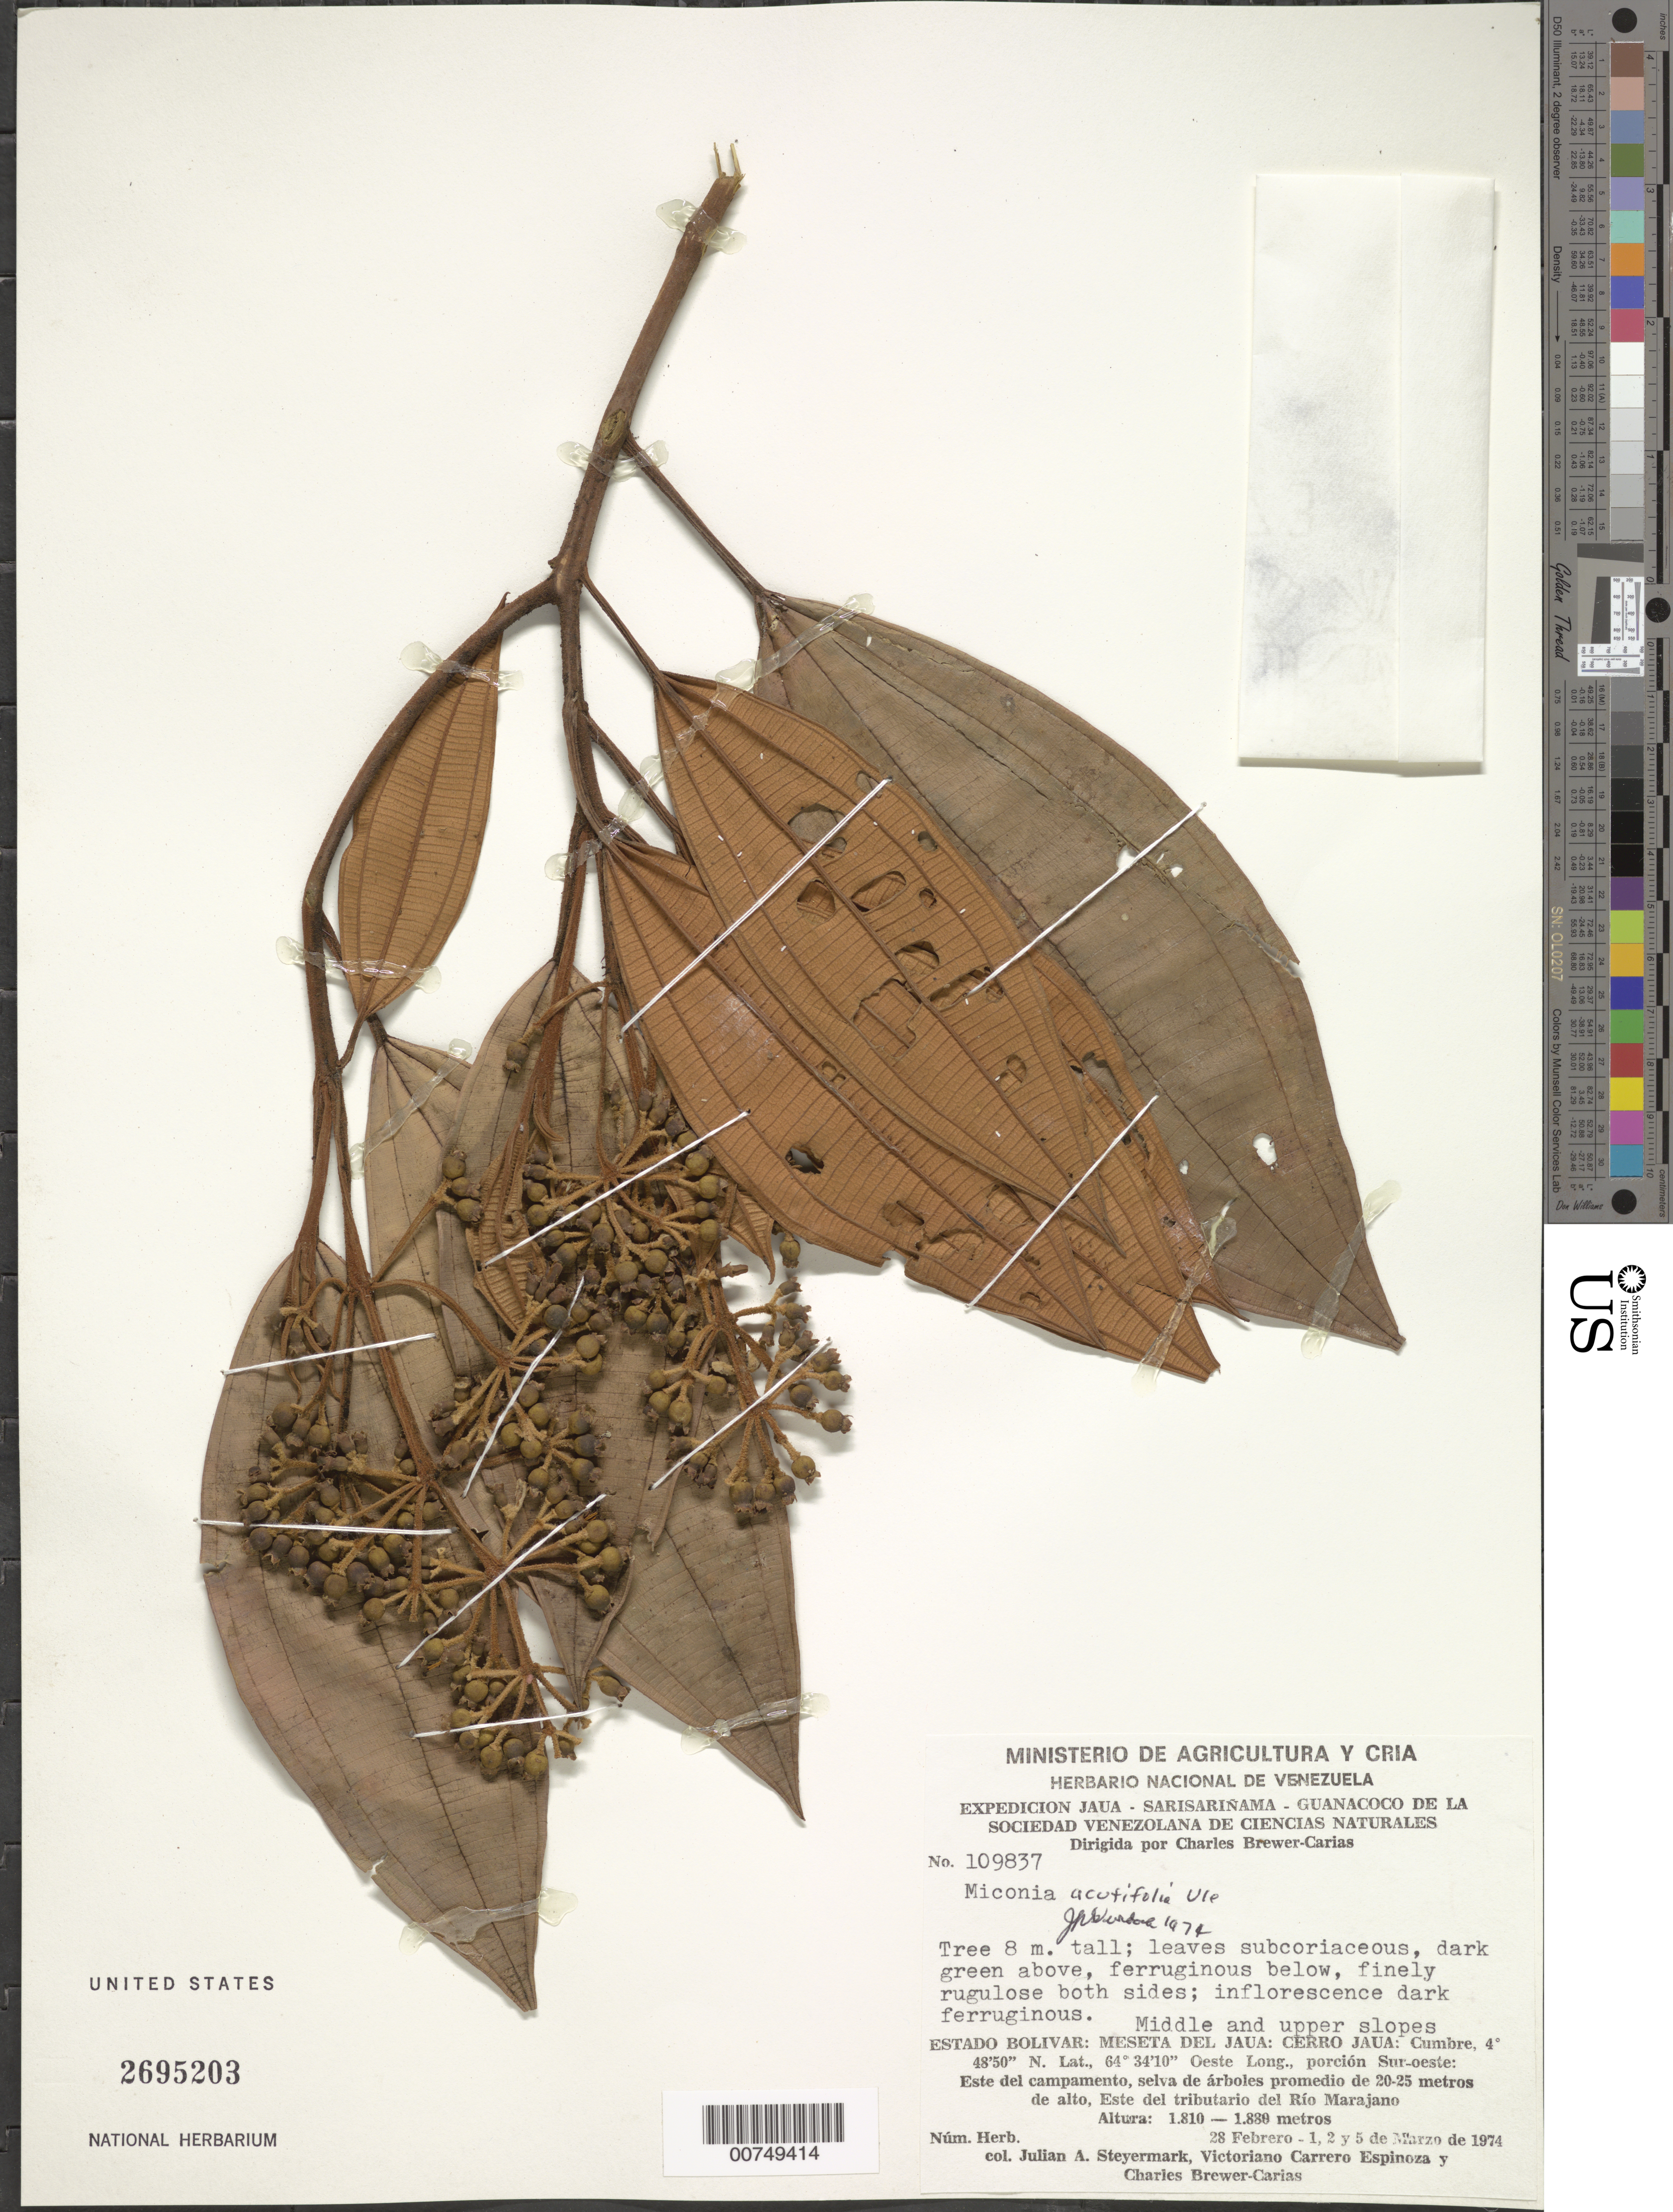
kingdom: Plantae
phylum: Tracheophyta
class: Magnoliopsida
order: Myrtales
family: Melastomataceae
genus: Miconia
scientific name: Miconia acutifolia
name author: Ule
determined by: Wurdack, John J., (US), US (UNITED STATES)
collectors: J. Steyermark, V. Carreño E. & C. Brewer-Carias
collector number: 109837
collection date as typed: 28-Feb-74 to 5-Mar-74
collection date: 1974-02-28/1974-03-05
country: Venezuela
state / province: Bolívar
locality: Meseta del Jaua: Cerro Jaua, E del campamento, E del tributarío del Río Marajano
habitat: Selva de arboles 20-25 m; middle and upper slopes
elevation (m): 1810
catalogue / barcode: US 2695203